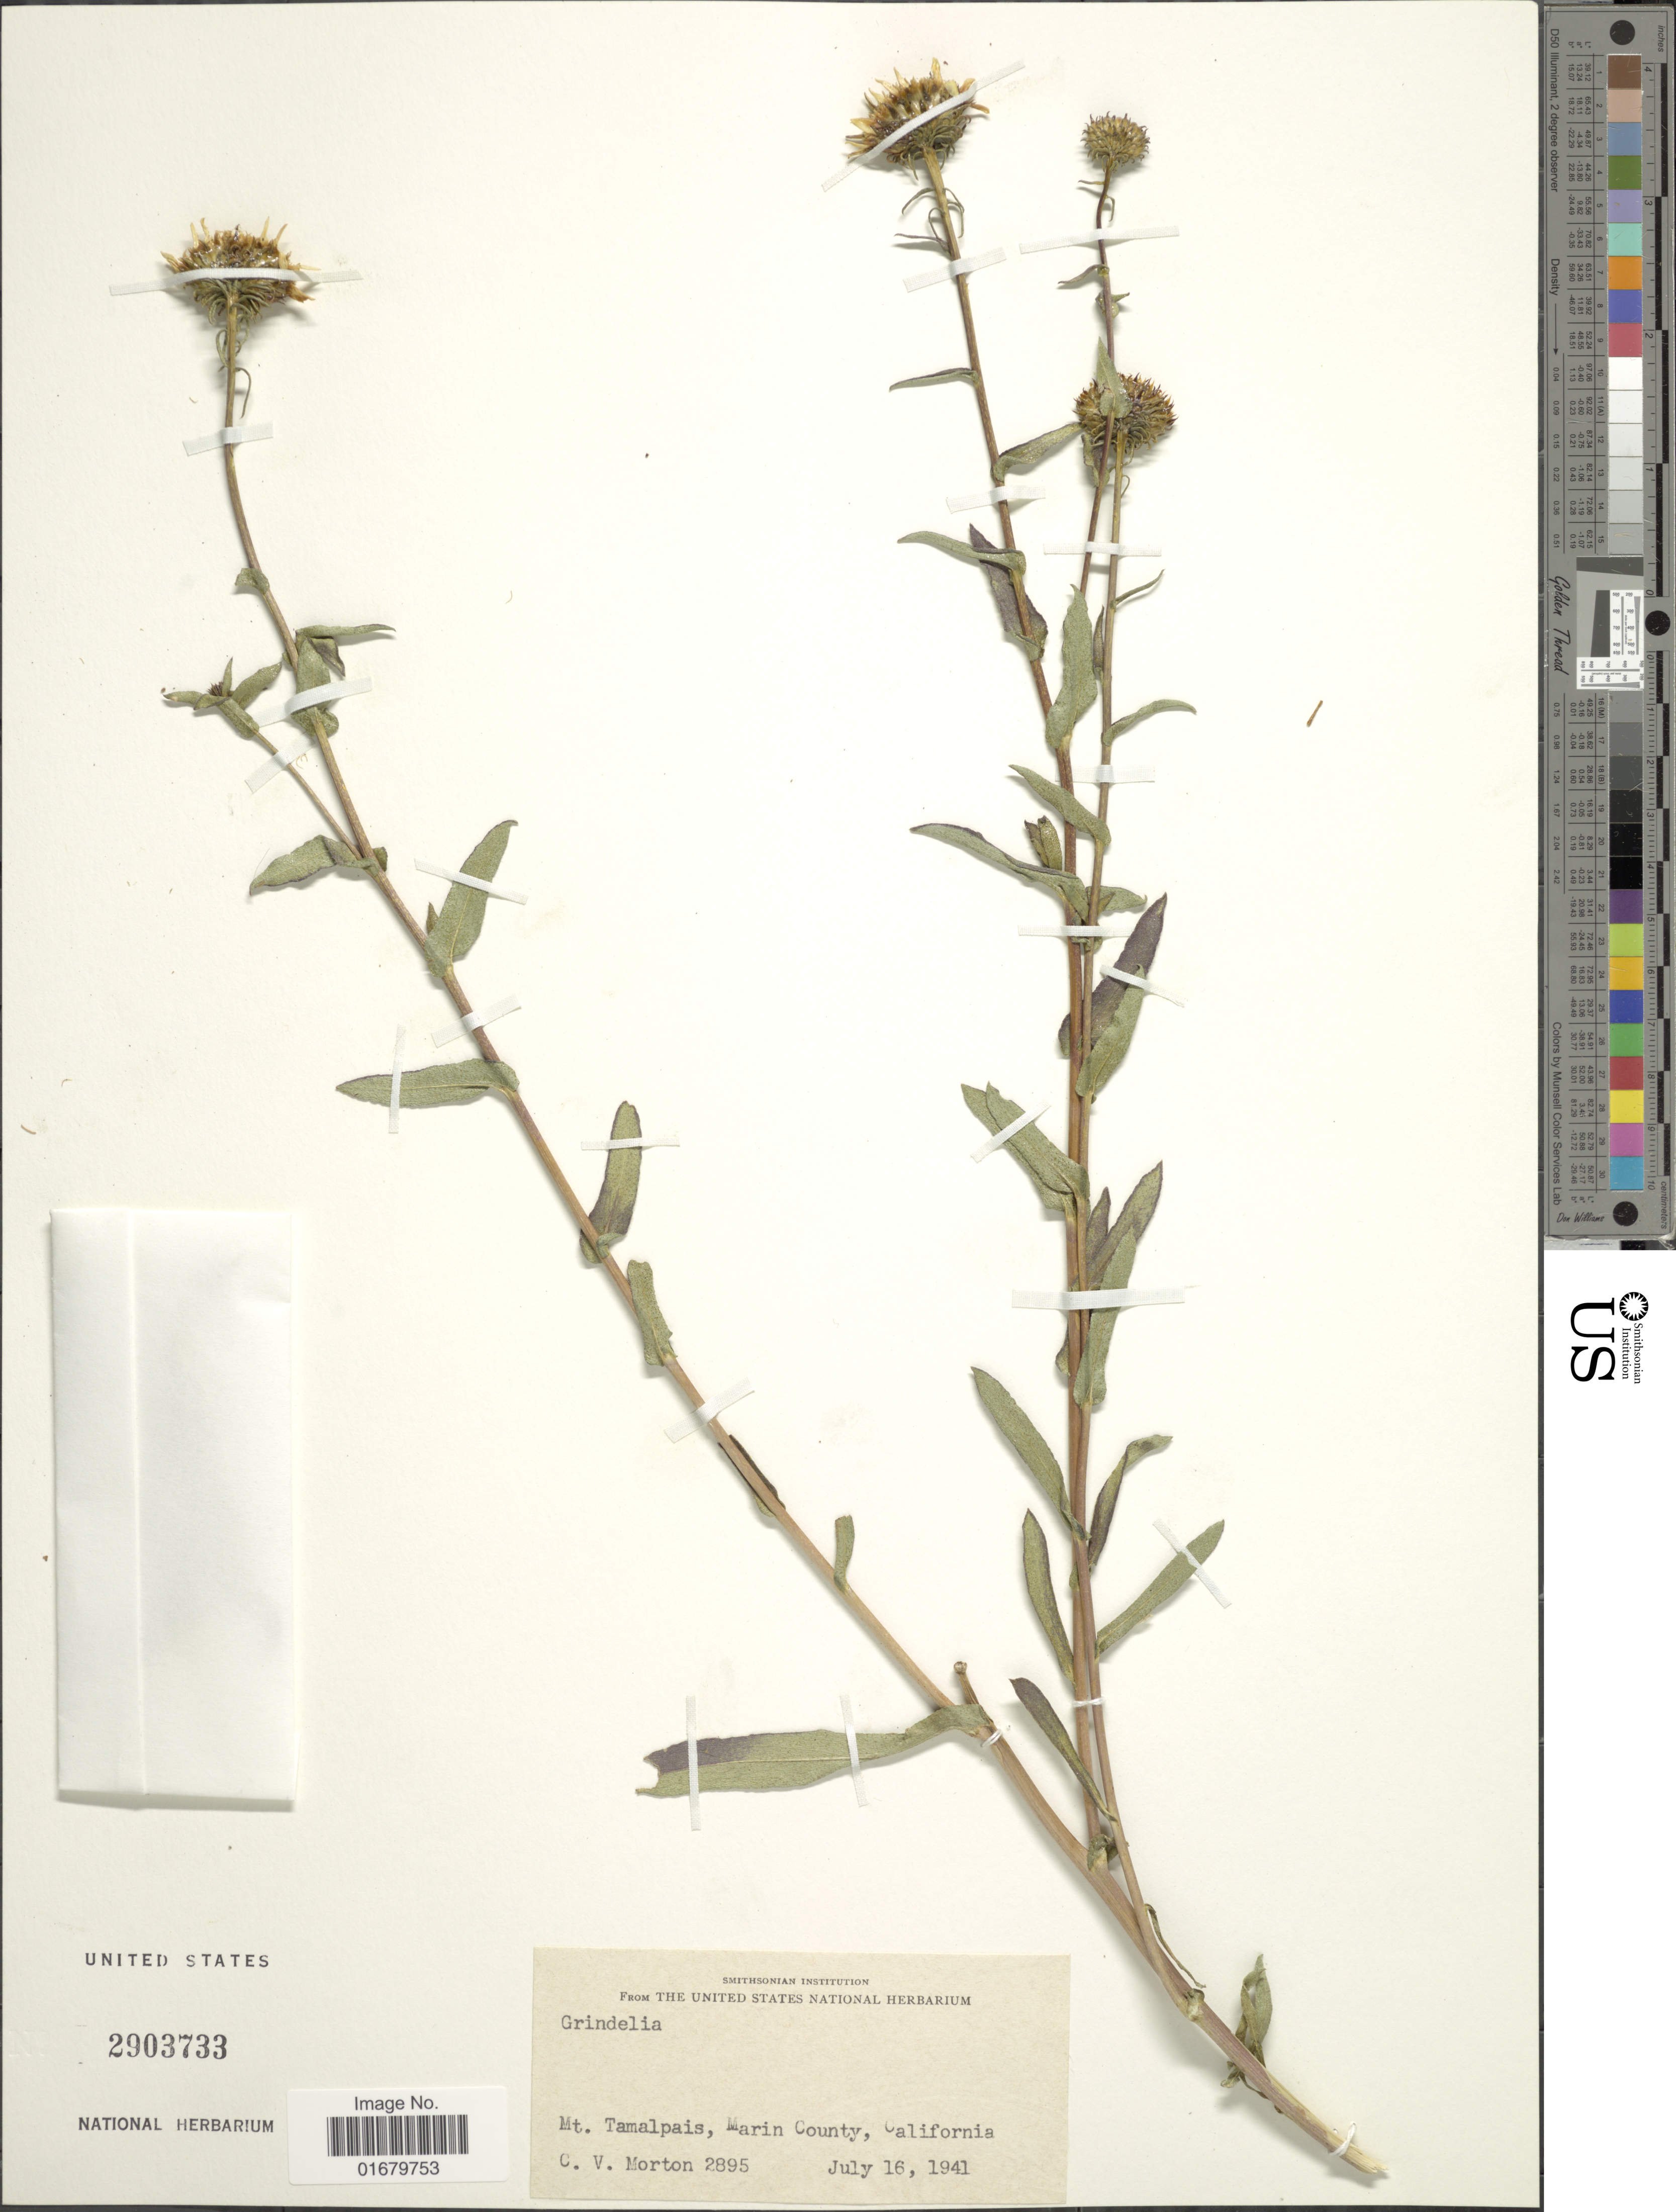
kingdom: Plantae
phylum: Tracheophyta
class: Magnoliopsida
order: Asterales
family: Asteraceae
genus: Grindelia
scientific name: Grindelia camporum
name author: Greene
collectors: C. V. Morton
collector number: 2895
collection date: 1941-07-16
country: United States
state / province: California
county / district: Marin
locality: Mt. Tamalpais. Marin County.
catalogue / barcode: US 2903733